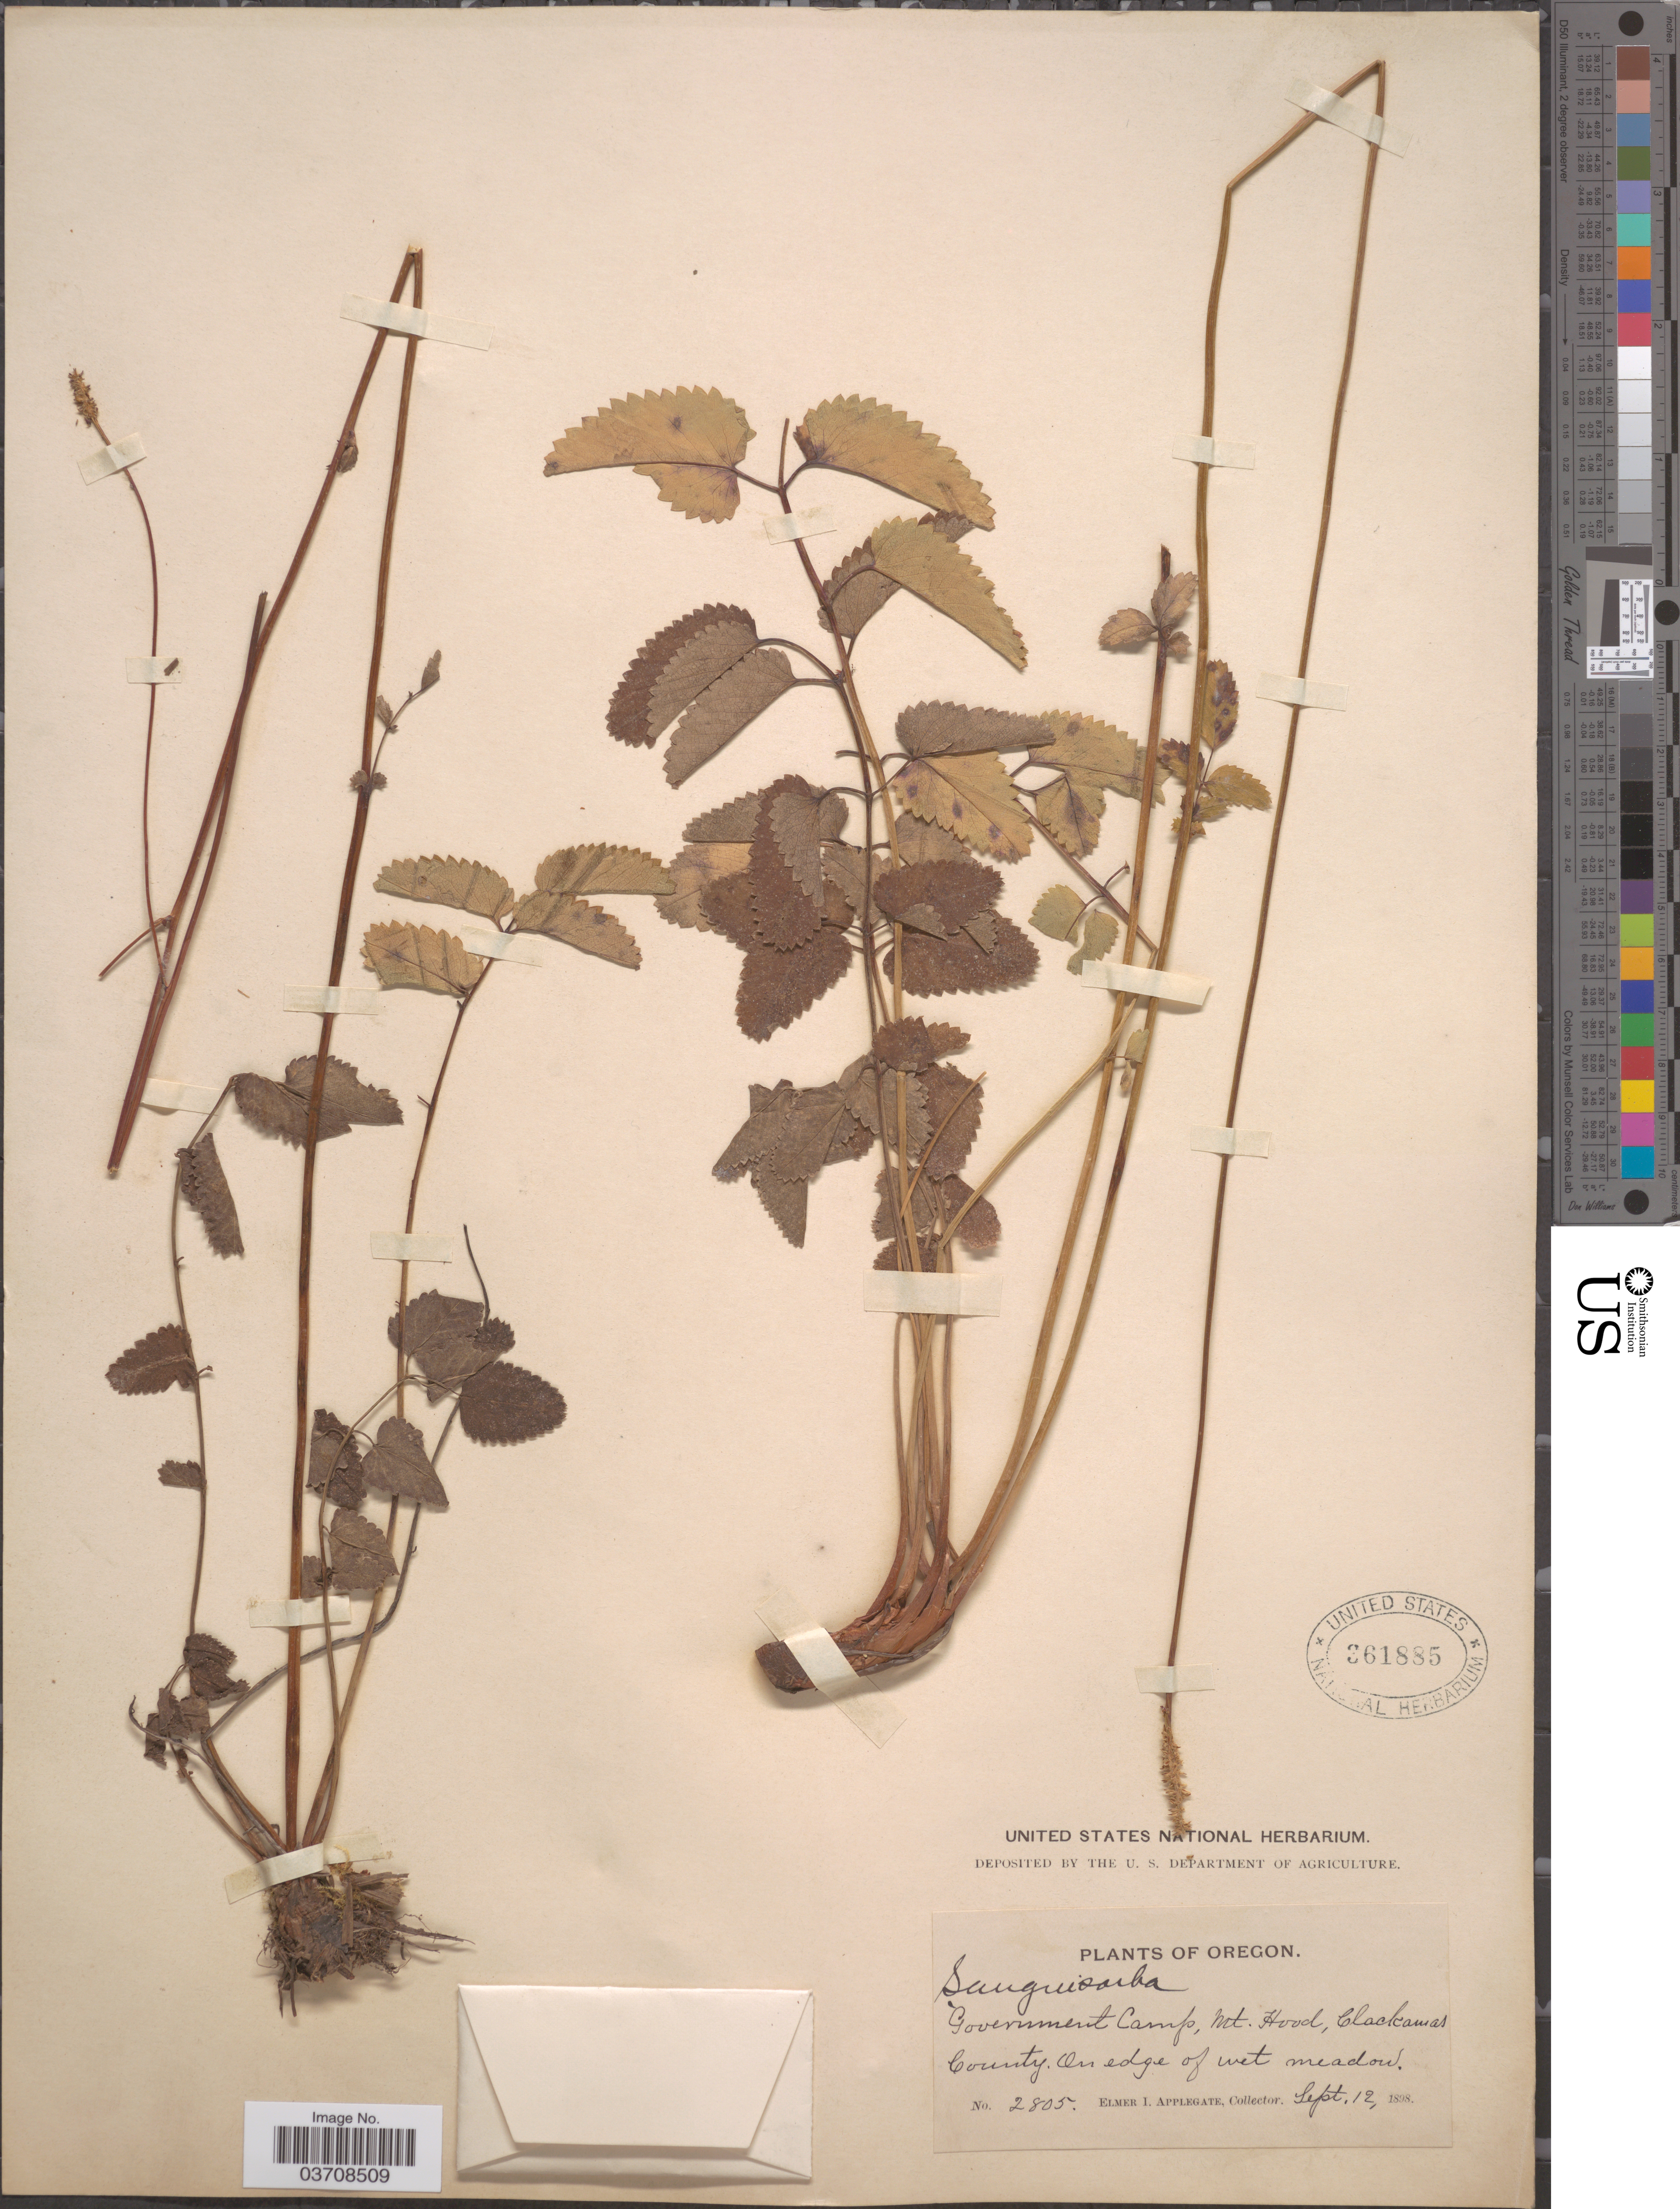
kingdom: Plantae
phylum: Tracheophyta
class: Magnoliopsida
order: Rosales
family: Rosaceae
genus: Sanguisorba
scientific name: Sanguisorba stipulata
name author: Raf.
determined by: Strong, Mark T., (BOT), Smithsonian Institution - National Museum of Natural History (UNITED STATES)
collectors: E. I. Applegate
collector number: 2805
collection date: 1898-09-12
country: United States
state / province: Oregon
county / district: Clackamas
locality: Government Camp. Mt. Hood. Clackamas County. On edge of wet meadow.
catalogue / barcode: US 361885